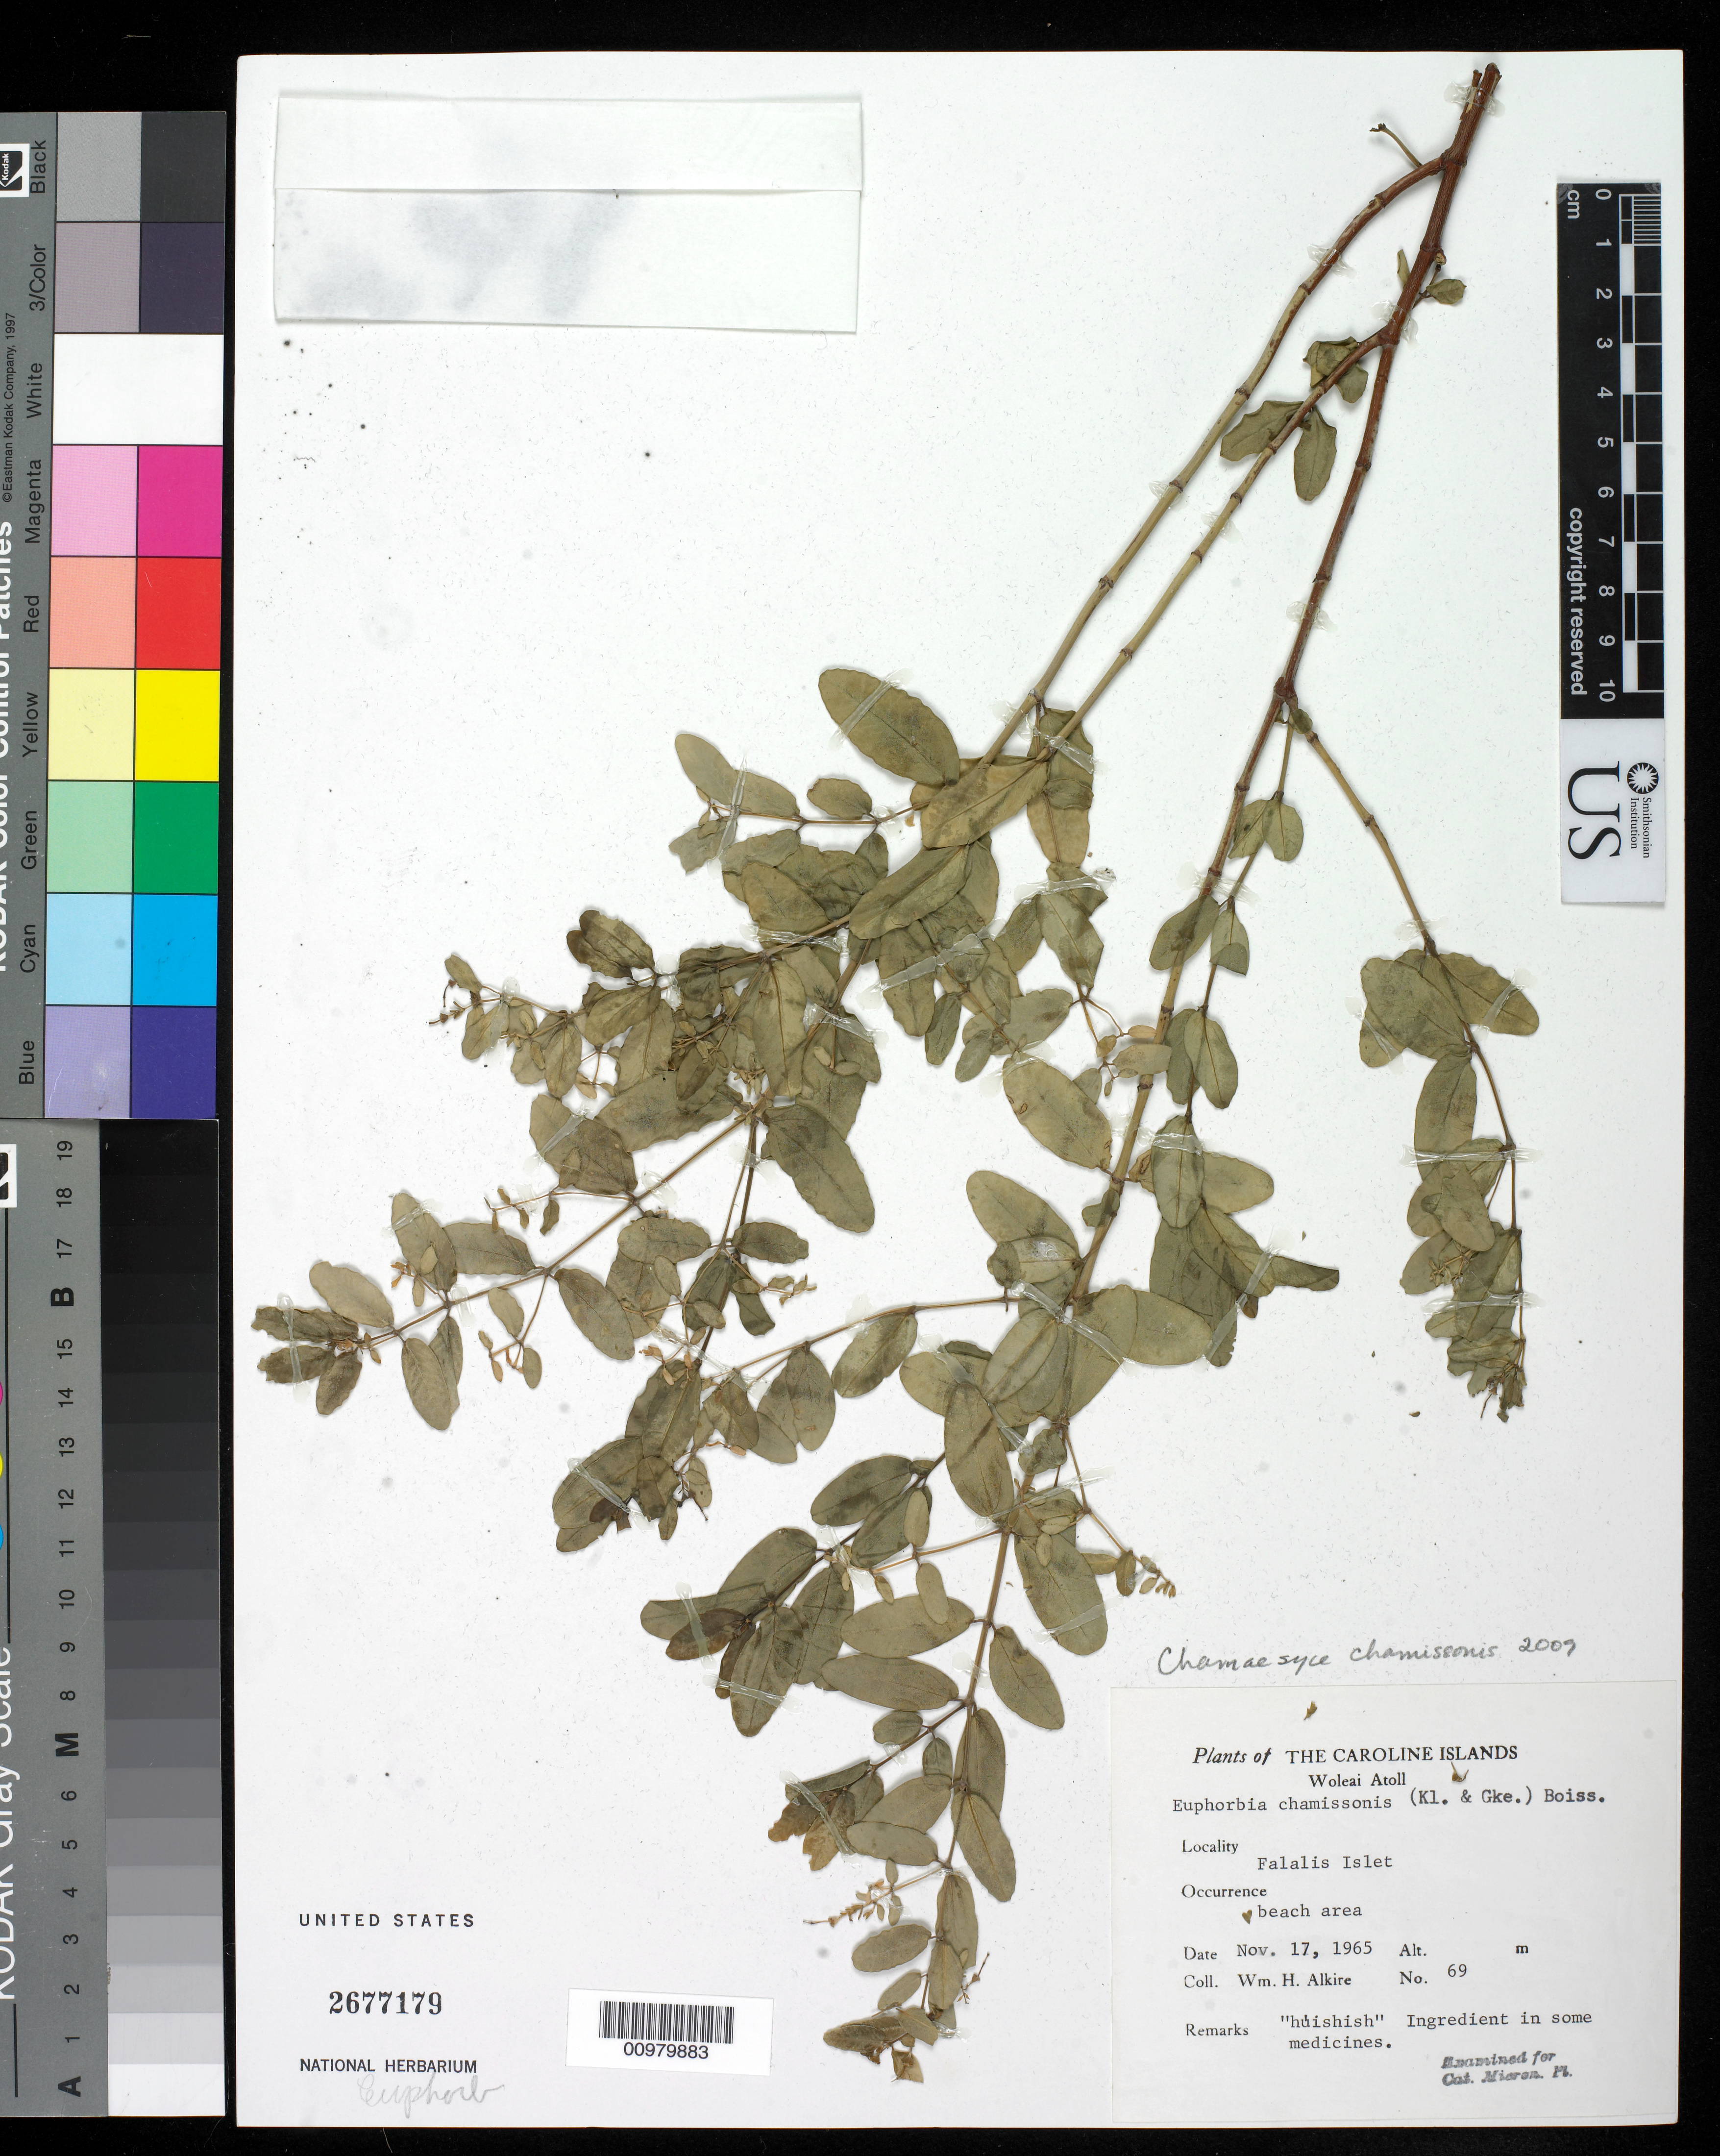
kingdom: Plantae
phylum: Tracheophyta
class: Magnoliopsida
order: Malpighiales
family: Euphorbiaceae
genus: Euphorbia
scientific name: Euphorbia chamissonis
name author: (Klotzsch ex Klotzsch & Garcke) Boiss.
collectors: W. Alkire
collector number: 69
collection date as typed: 17 Nov 1965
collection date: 1965-11-17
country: Micronesia, Federated States of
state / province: Yap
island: Woleai Atoll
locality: The Caroline Is., Woleai Atoll, Falalis Islet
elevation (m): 1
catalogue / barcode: US 2677179